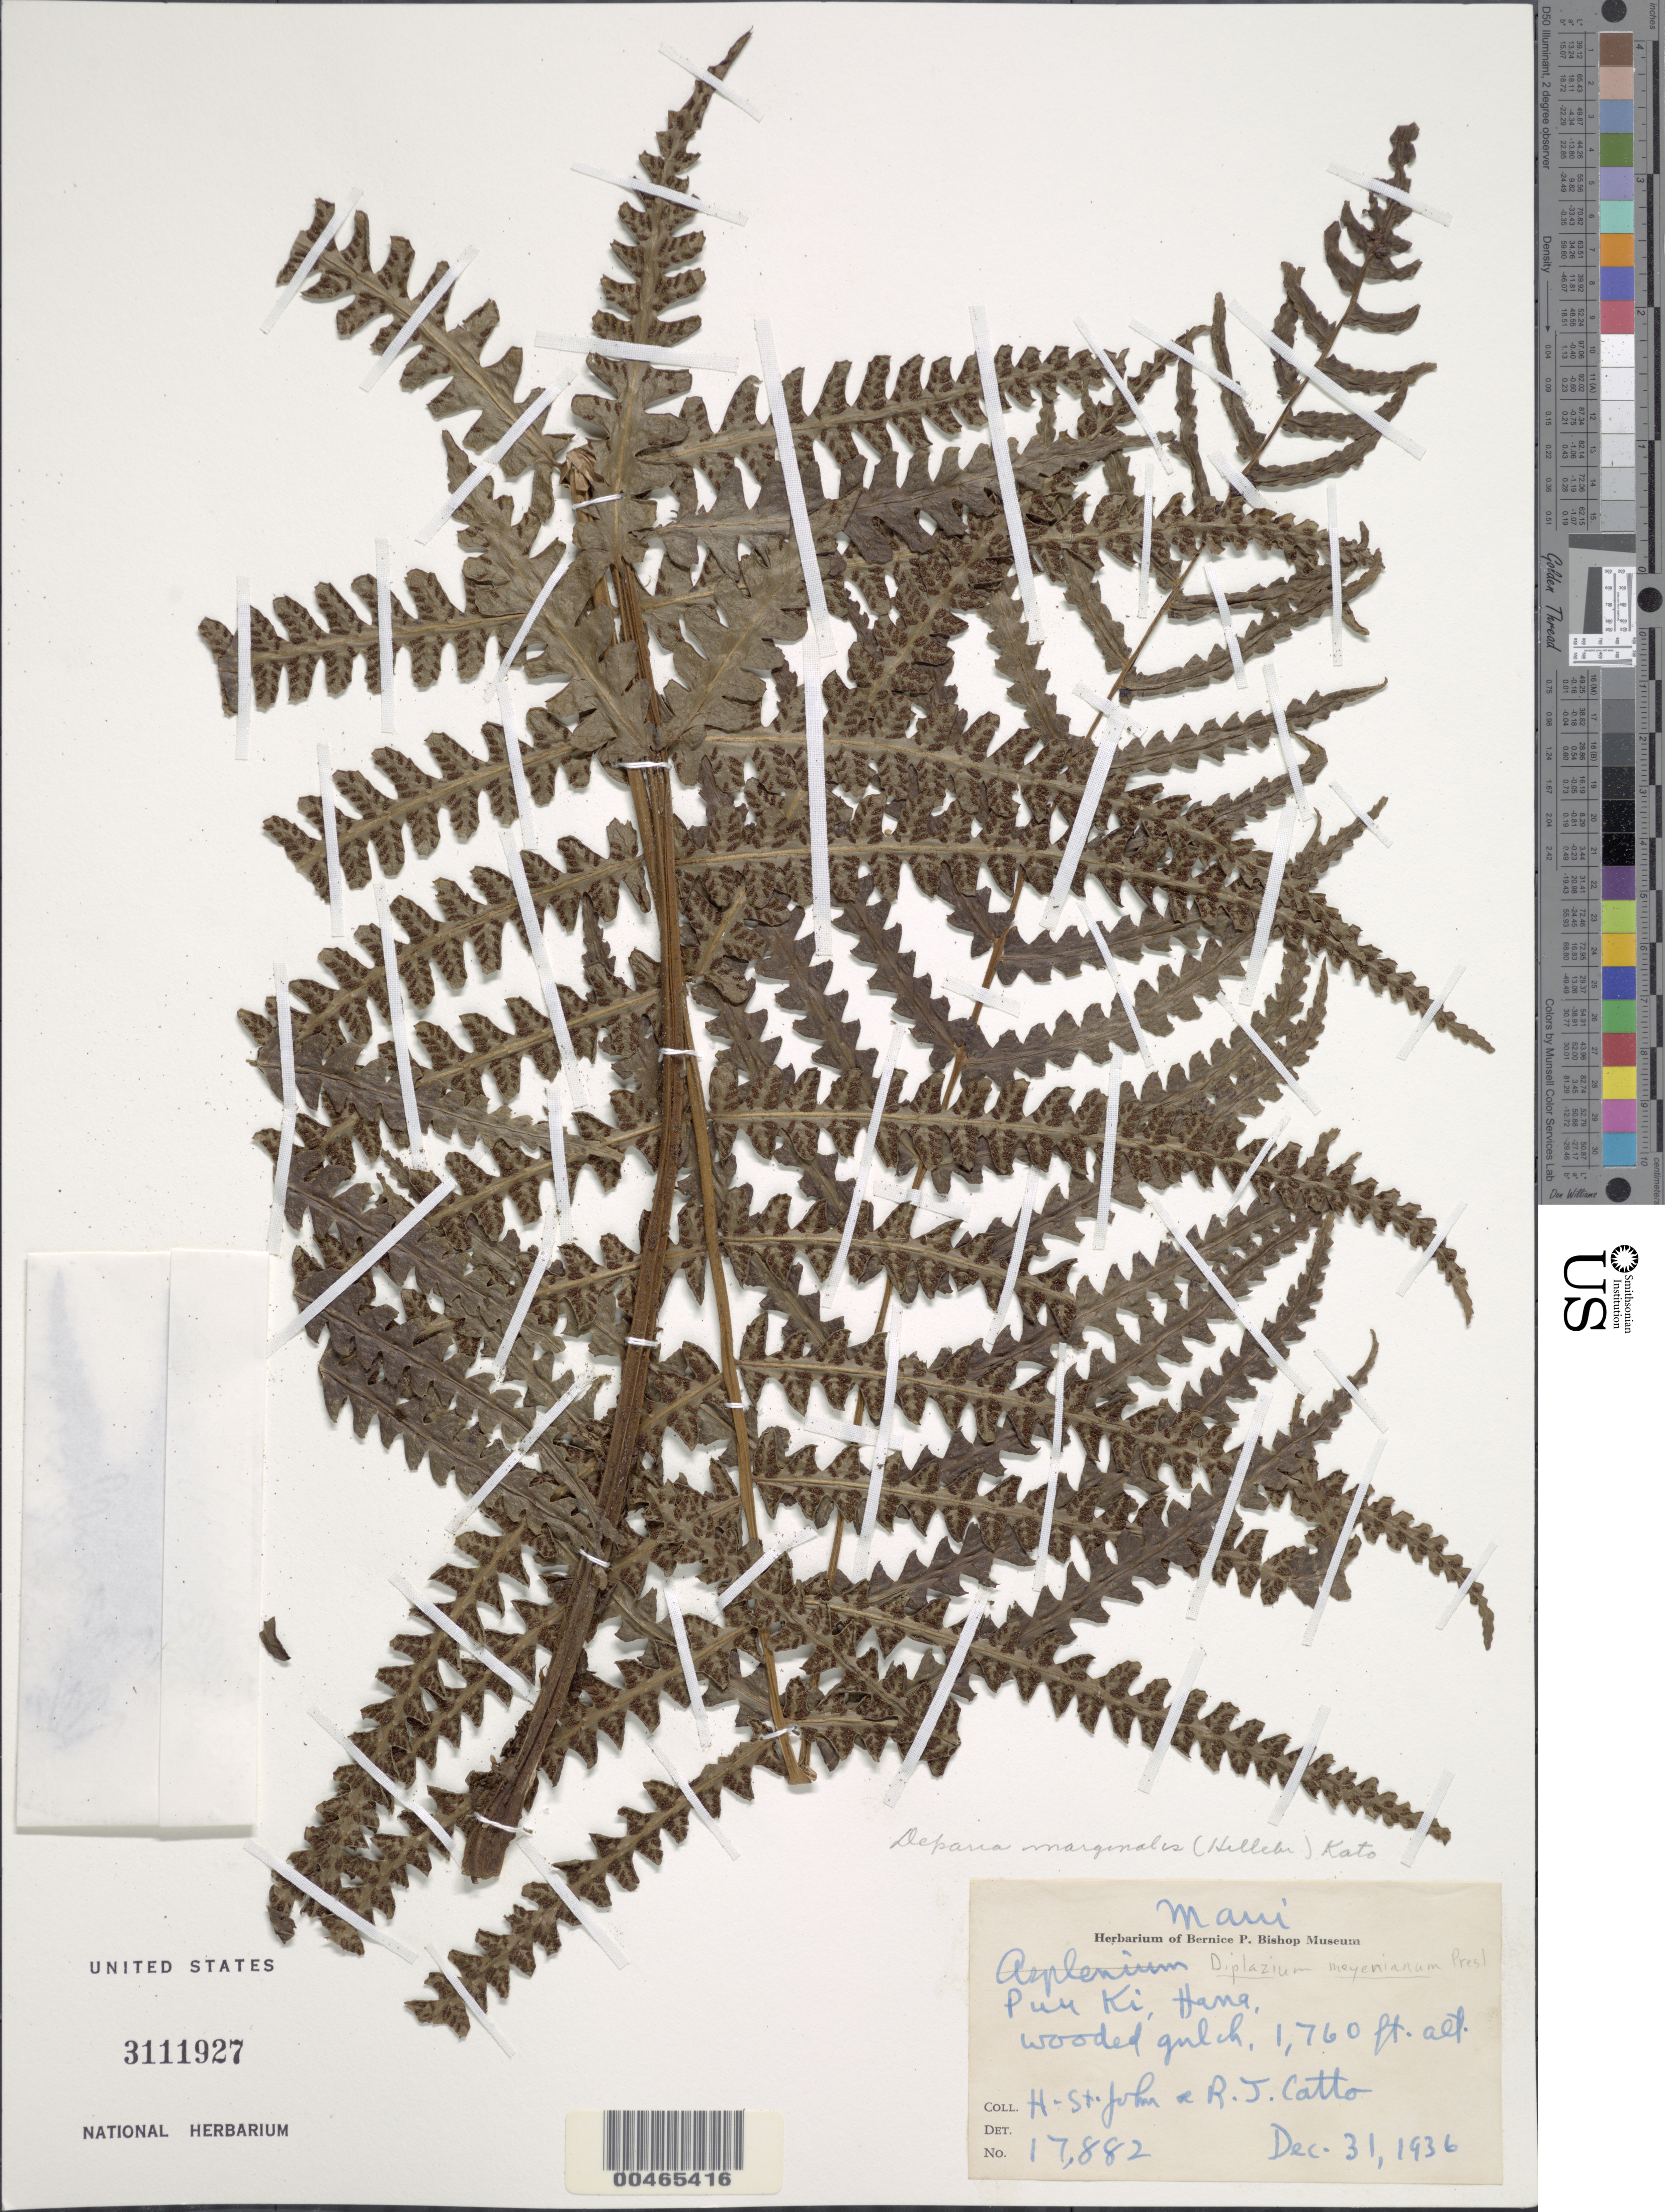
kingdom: Plantae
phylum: Tracheophyta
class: Polypodiopsida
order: Polypodiales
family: Athyriaceae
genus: Deparia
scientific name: Deparia marginalis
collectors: H. St. John & R. Catto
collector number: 17882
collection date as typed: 31 Dec 1936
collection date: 1936-12-31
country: United States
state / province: Hawaii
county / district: Maui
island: Maui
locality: Puu Ki, Hana, Maui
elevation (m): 536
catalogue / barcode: US 3111927